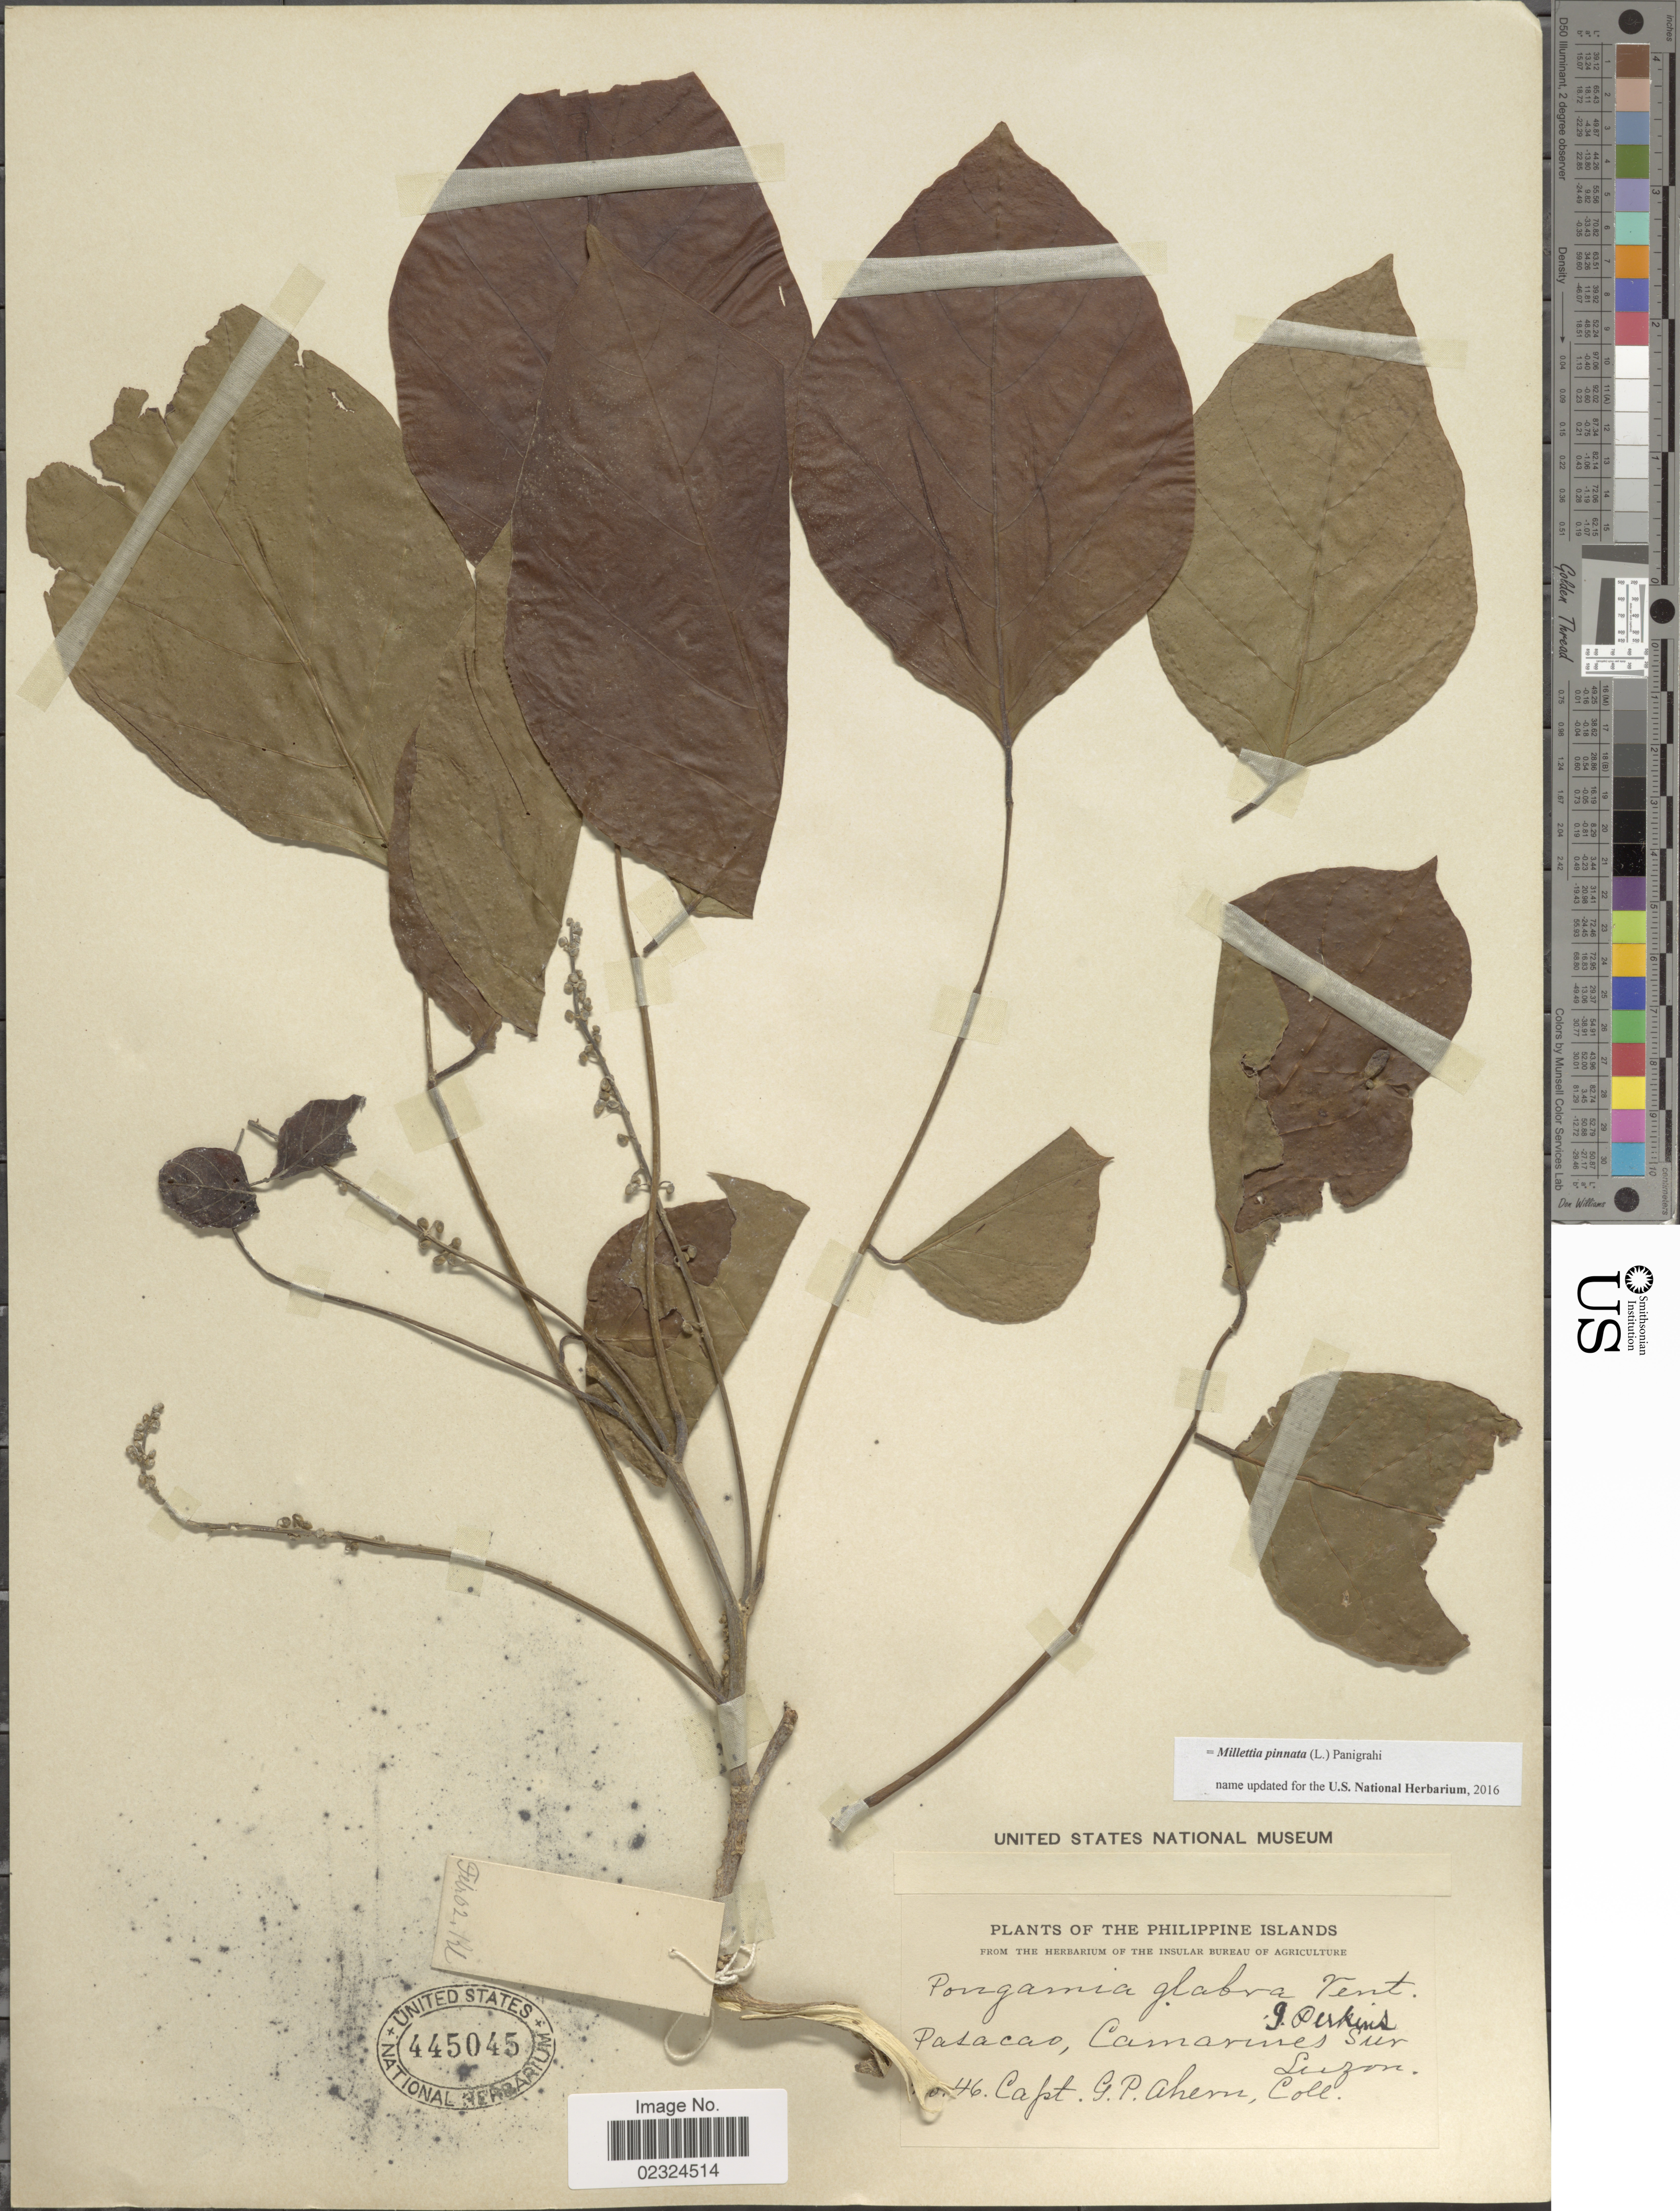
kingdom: Plantae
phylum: Tracheophyta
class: Magnoliopsida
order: Fabales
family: Fabaceae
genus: Millettia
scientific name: Millettia pinnata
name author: (L.) Panigrahi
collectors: G. Ahern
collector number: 46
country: Philippines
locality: Pasacao, Camarines Sur Luzon. Philippine Islands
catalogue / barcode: US 445045